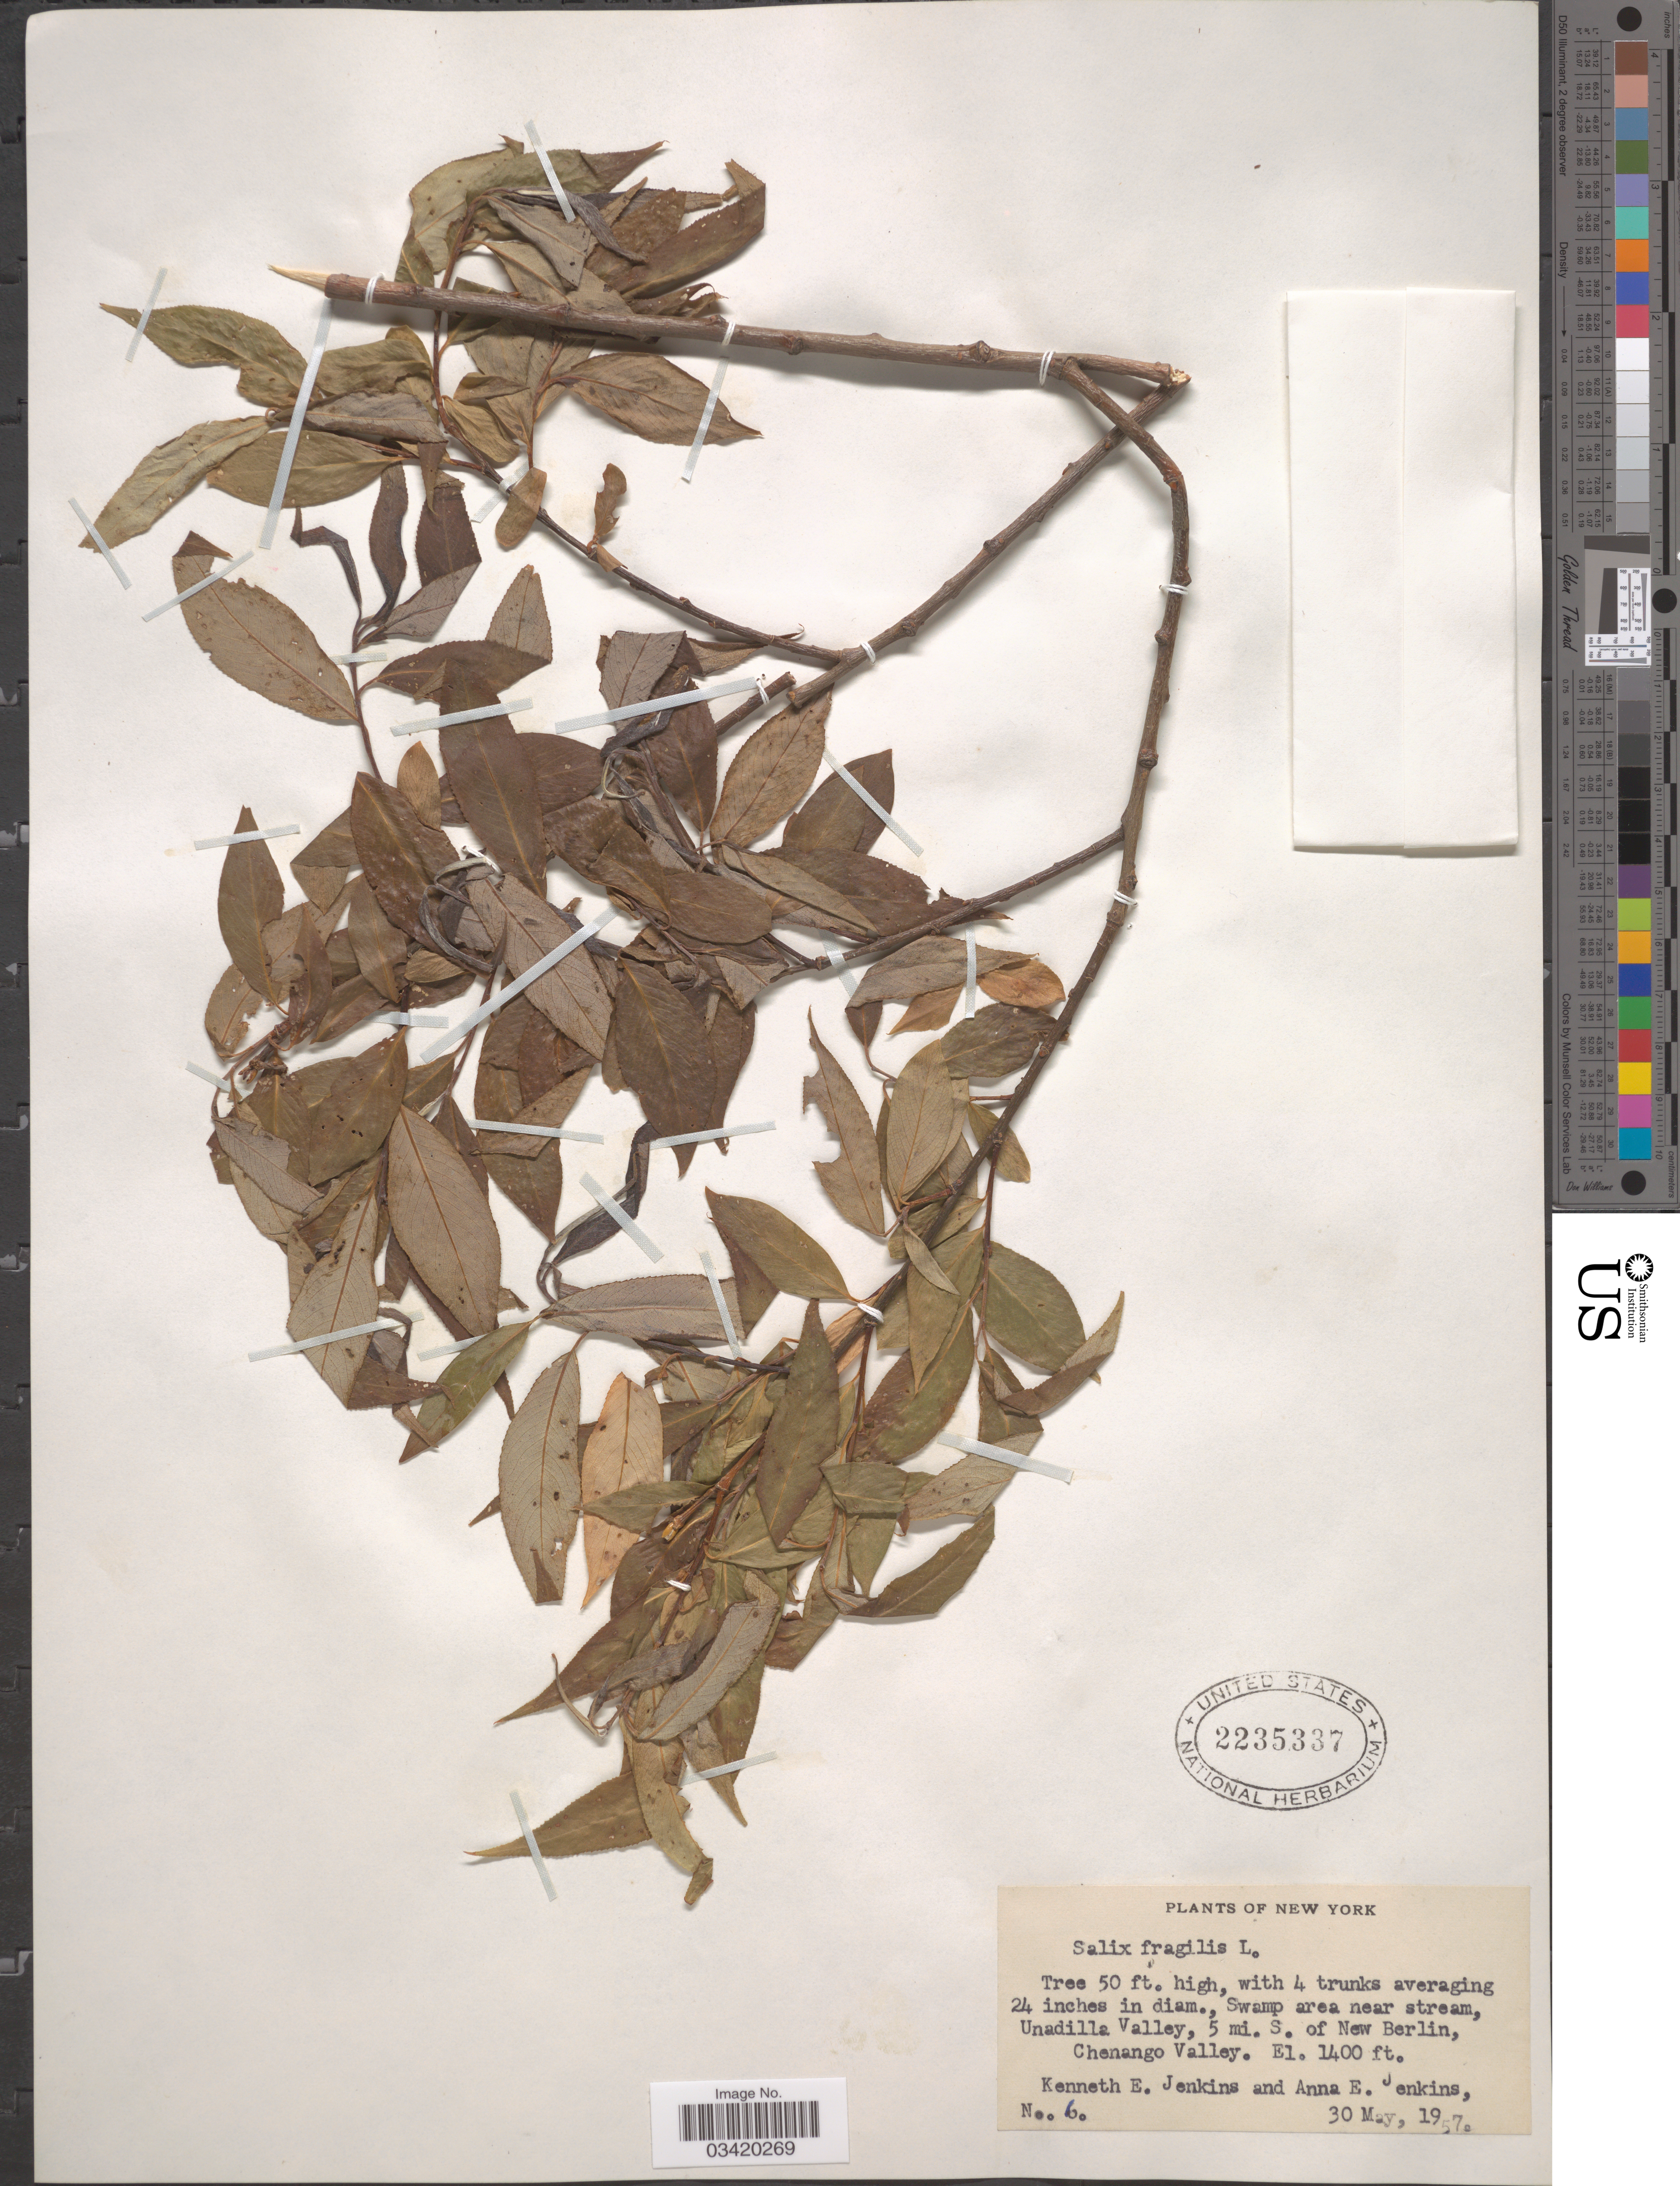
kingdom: Plantae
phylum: Tracheophyta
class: Magnoliopsida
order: Malpighiales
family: Salicaceae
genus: Salix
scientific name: Salix fragilis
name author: L.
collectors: K. Jenkins & A. Jenkins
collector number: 6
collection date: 1957-05-30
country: United States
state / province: New York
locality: Swamp area near stream, Unadilla Valley, 5 mi. S. of New Berlin, Chenango Valley.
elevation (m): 427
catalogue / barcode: US 2235337